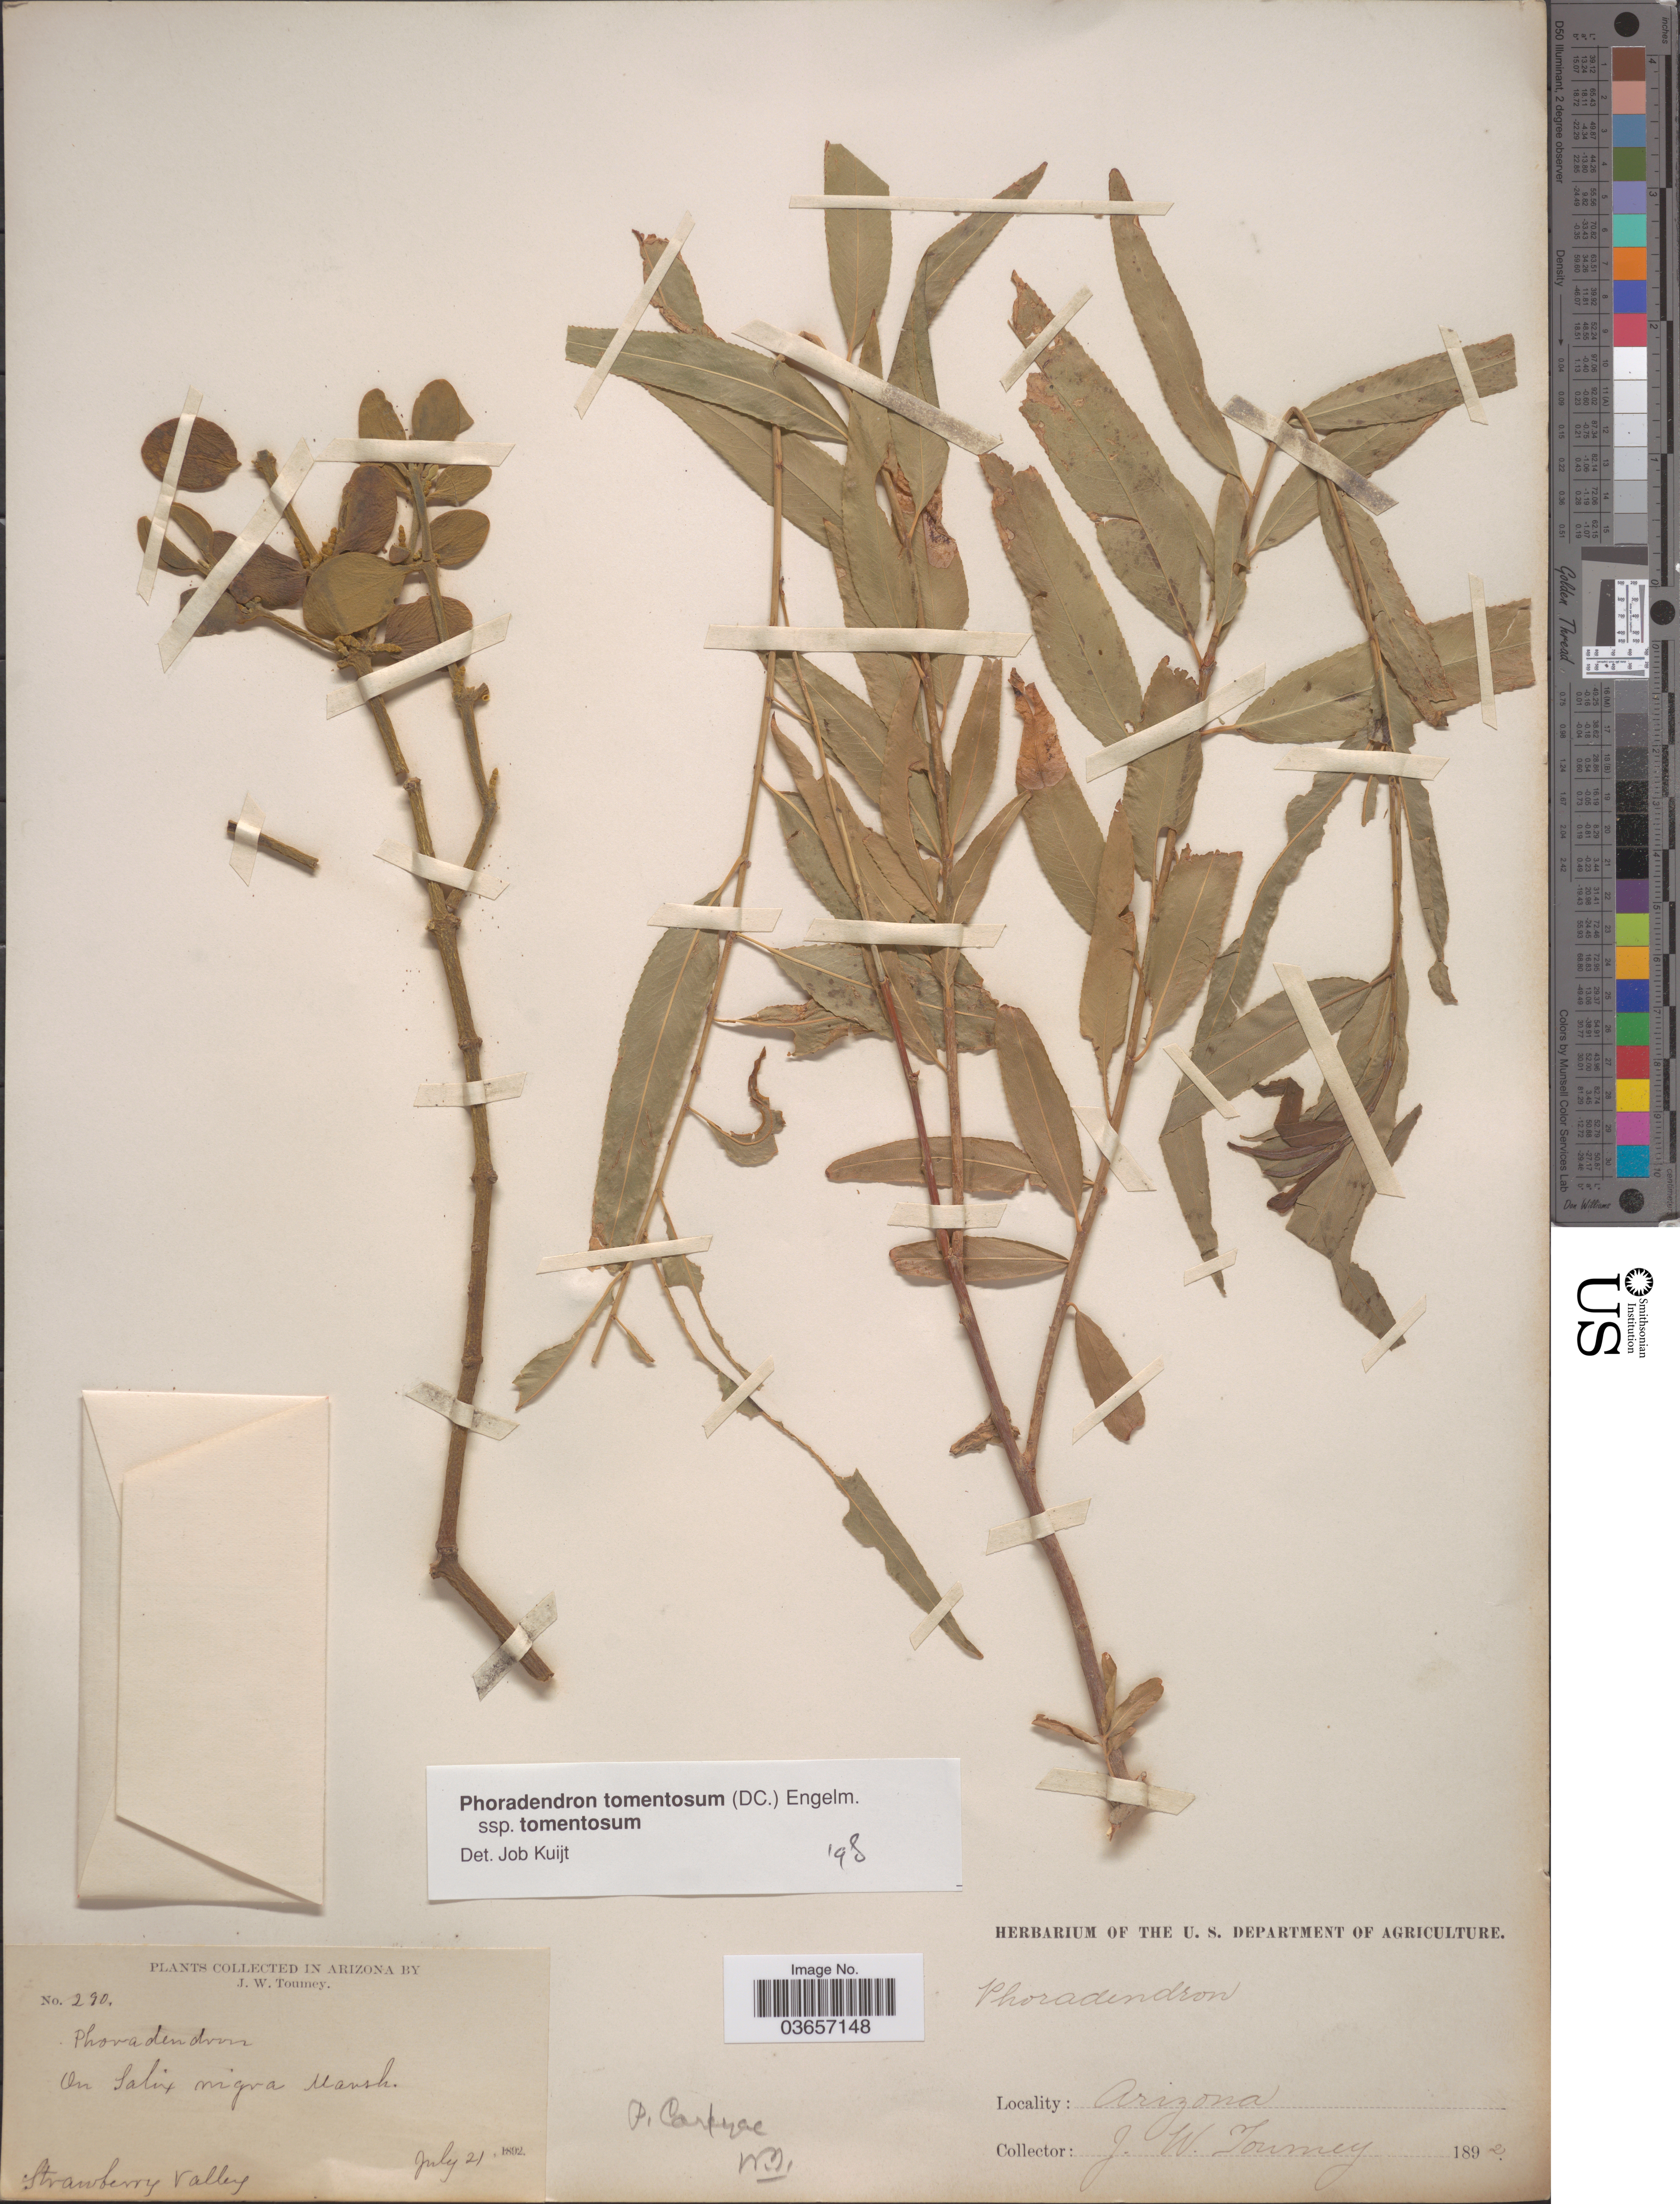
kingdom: Plantae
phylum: Tracheophyta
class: Magnoliopsida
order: Santalales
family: Viscaceae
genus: Phoradendron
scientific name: Phoradendron tomentosum subsp. tomentosum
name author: DC.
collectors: J. W. Toumey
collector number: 290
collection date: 1892-07-21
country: United States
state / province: Arizona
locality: Strawberry Valley.